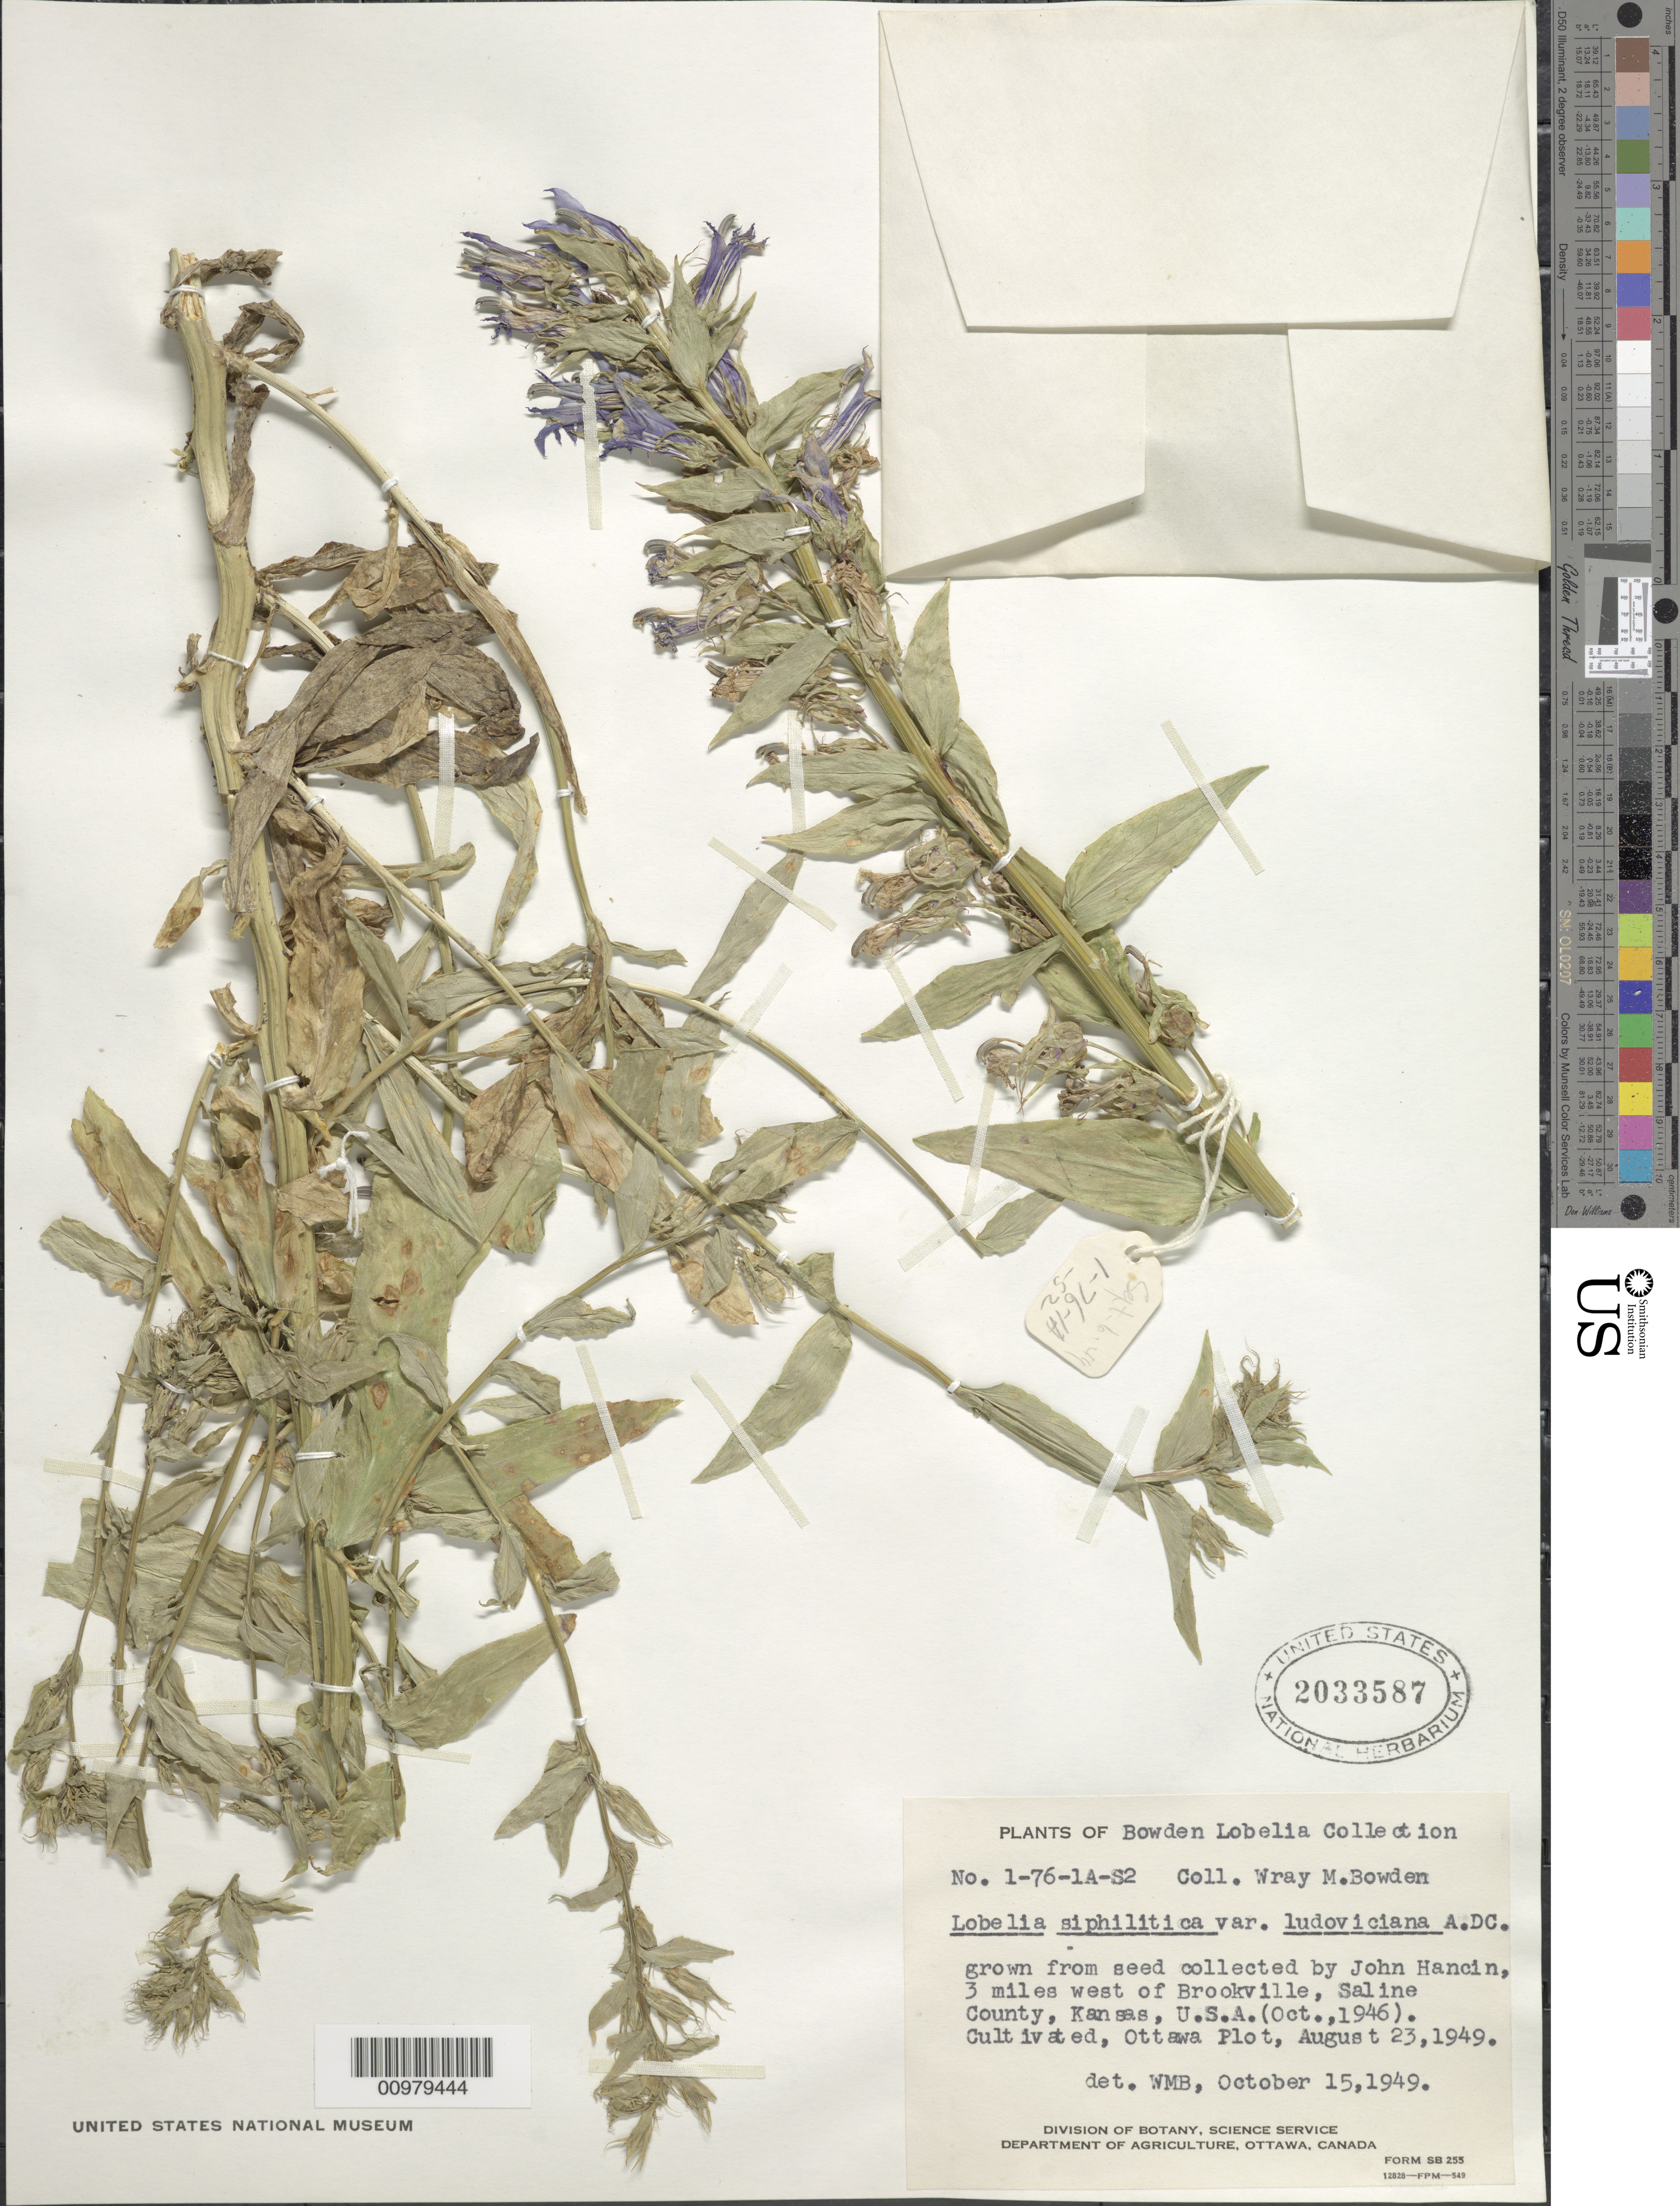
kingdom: Plantae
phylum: Tracheophyta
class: Magnoliopsida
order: Asterales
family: Campanulaceae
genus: Lobelia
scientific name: Lobelia siphilitica var. ludoviciana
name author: A. DC.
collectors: W. M. Bowden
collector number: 1-76-1A-S2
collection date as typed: Aug. 23, 1949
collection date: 1949-08-23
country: Canada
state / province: Ontario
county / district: Ottawa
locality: Ottawa Plot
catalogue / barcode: US 2033587